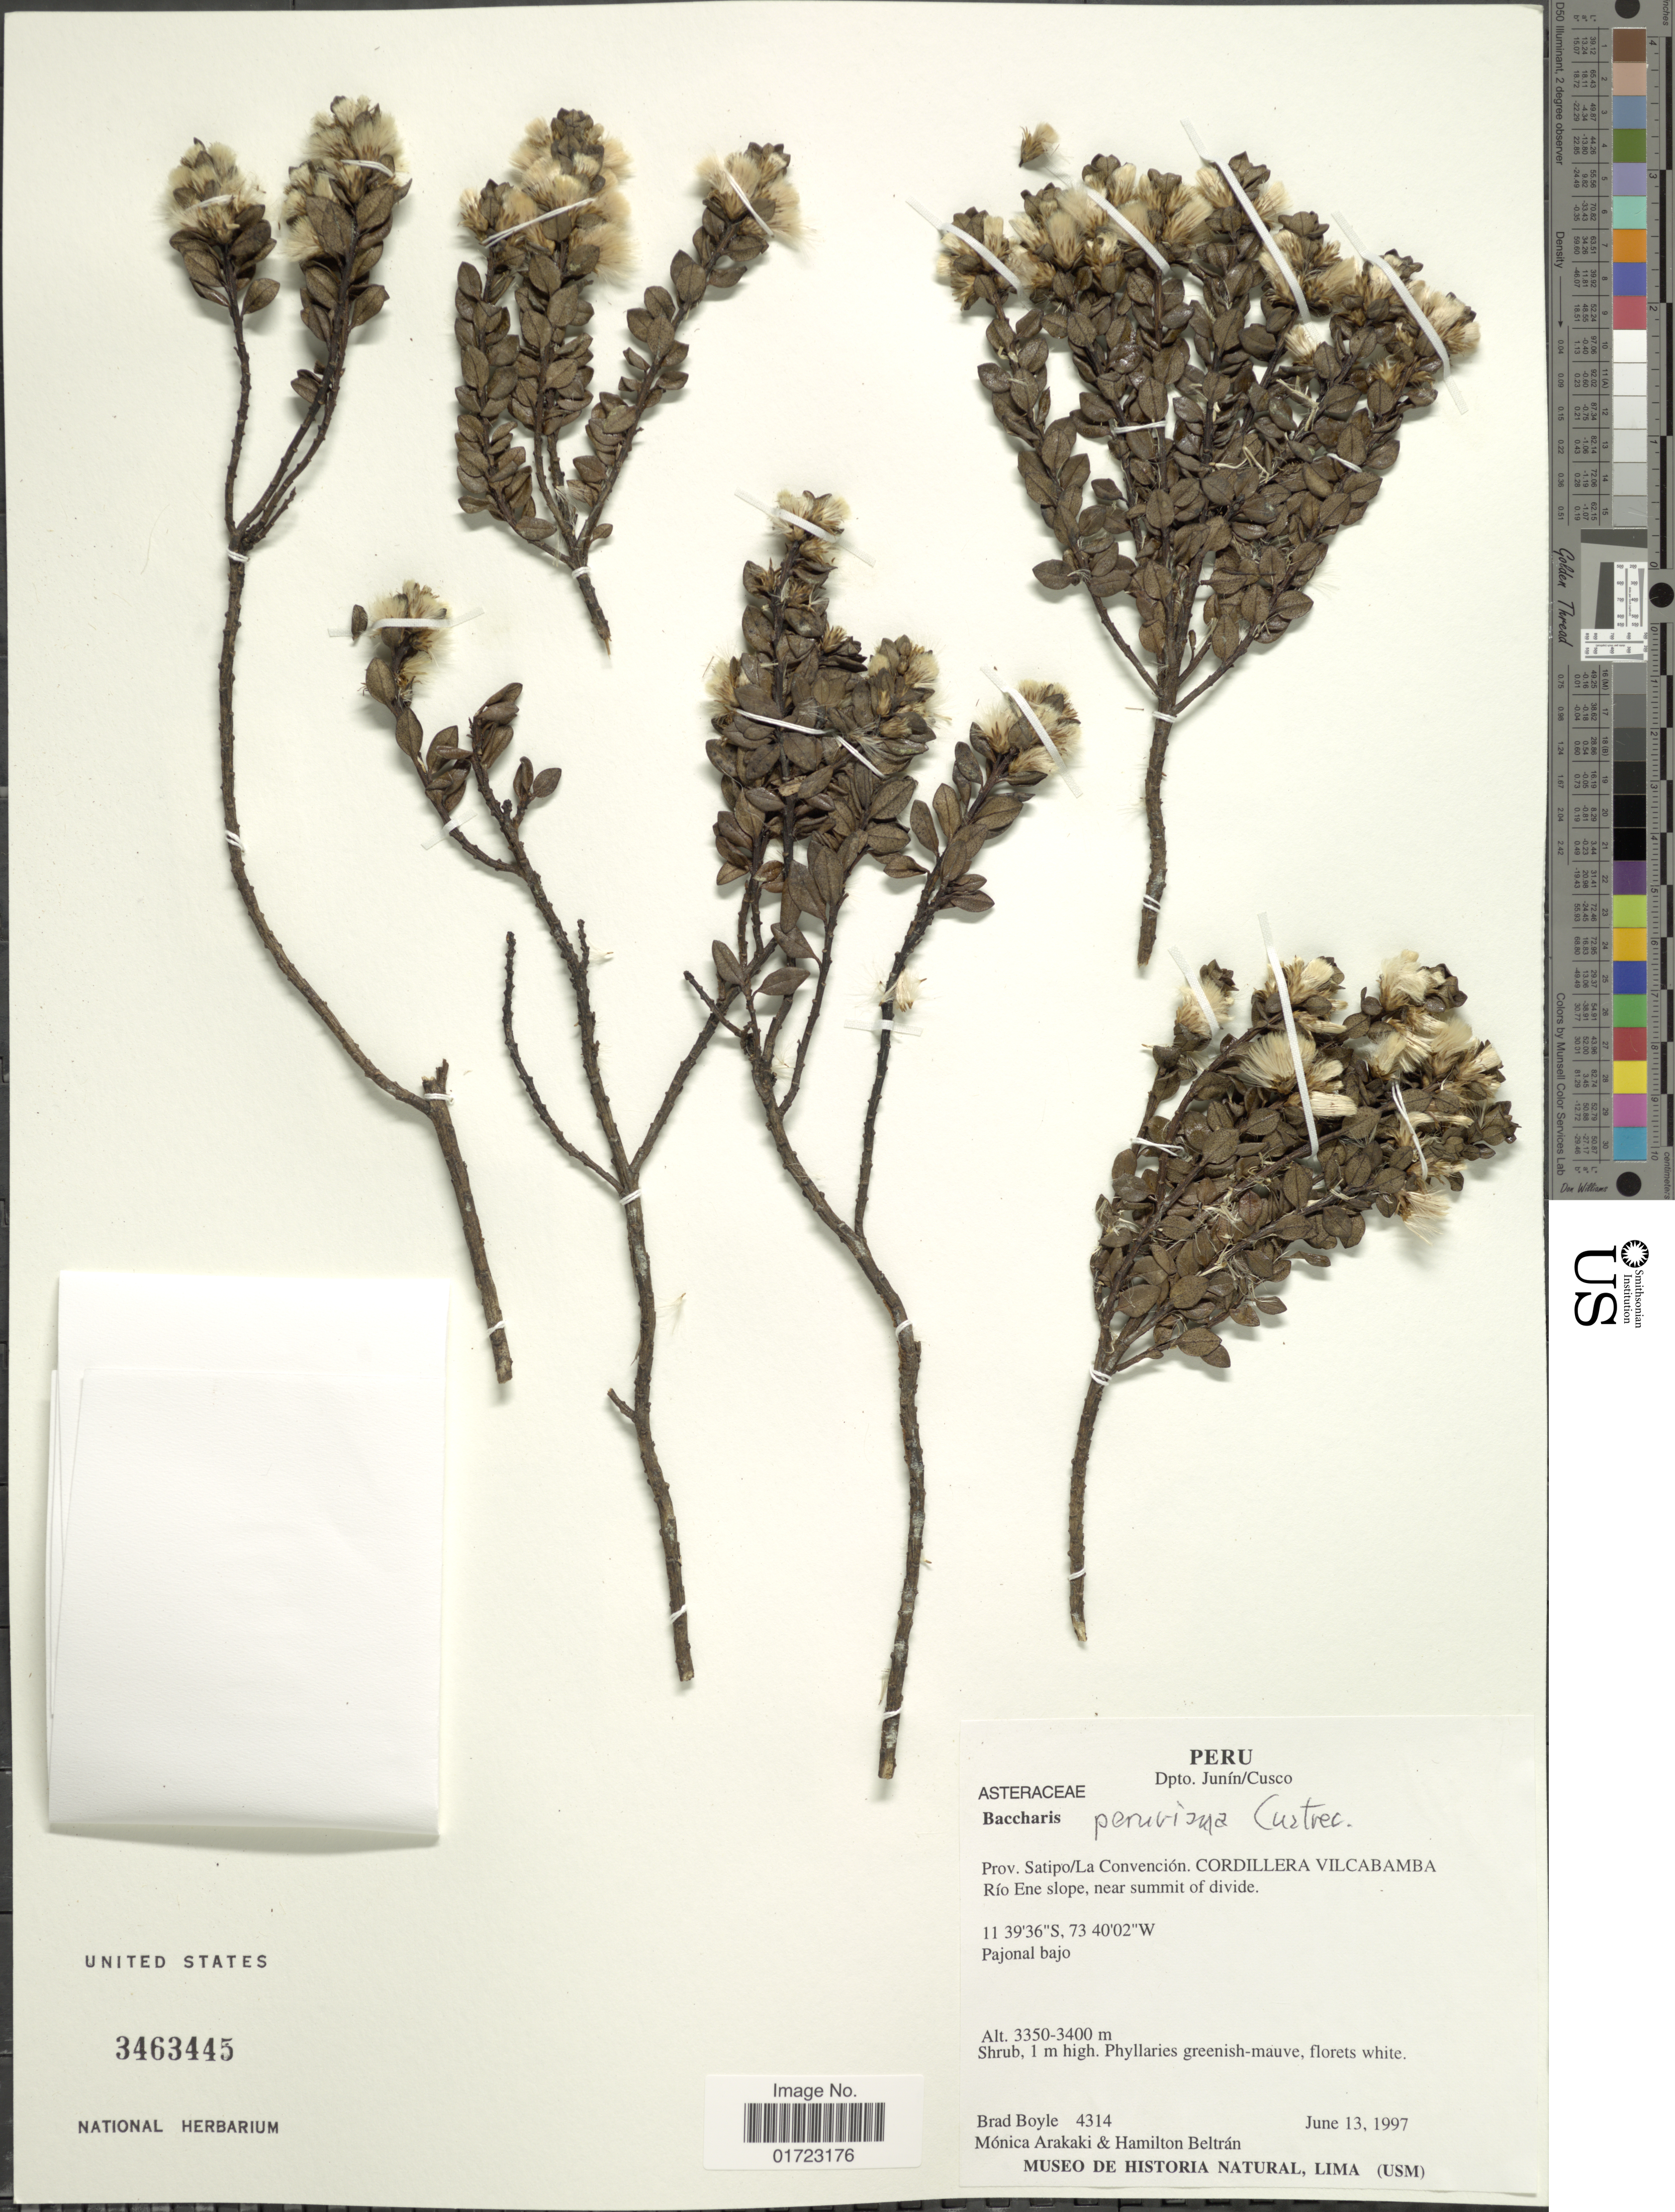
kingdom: Plantae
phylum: Tracheophyta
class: Magnoliopsida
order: Asterales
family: Asteraceae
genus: Baccharis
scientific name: Baccharis peruviana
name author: Cuatrec.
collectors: B. Boyle, M. Arakaki & H. Beltran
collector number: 4314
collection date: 1997-06-13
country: Peru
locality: Dpto. Junin/Cusco. Prov. Satipo.La Convencion. Cordillera Vilcabamba Rio Ene slope, near summit of divide.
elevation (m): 3350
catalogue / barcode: US 3463445